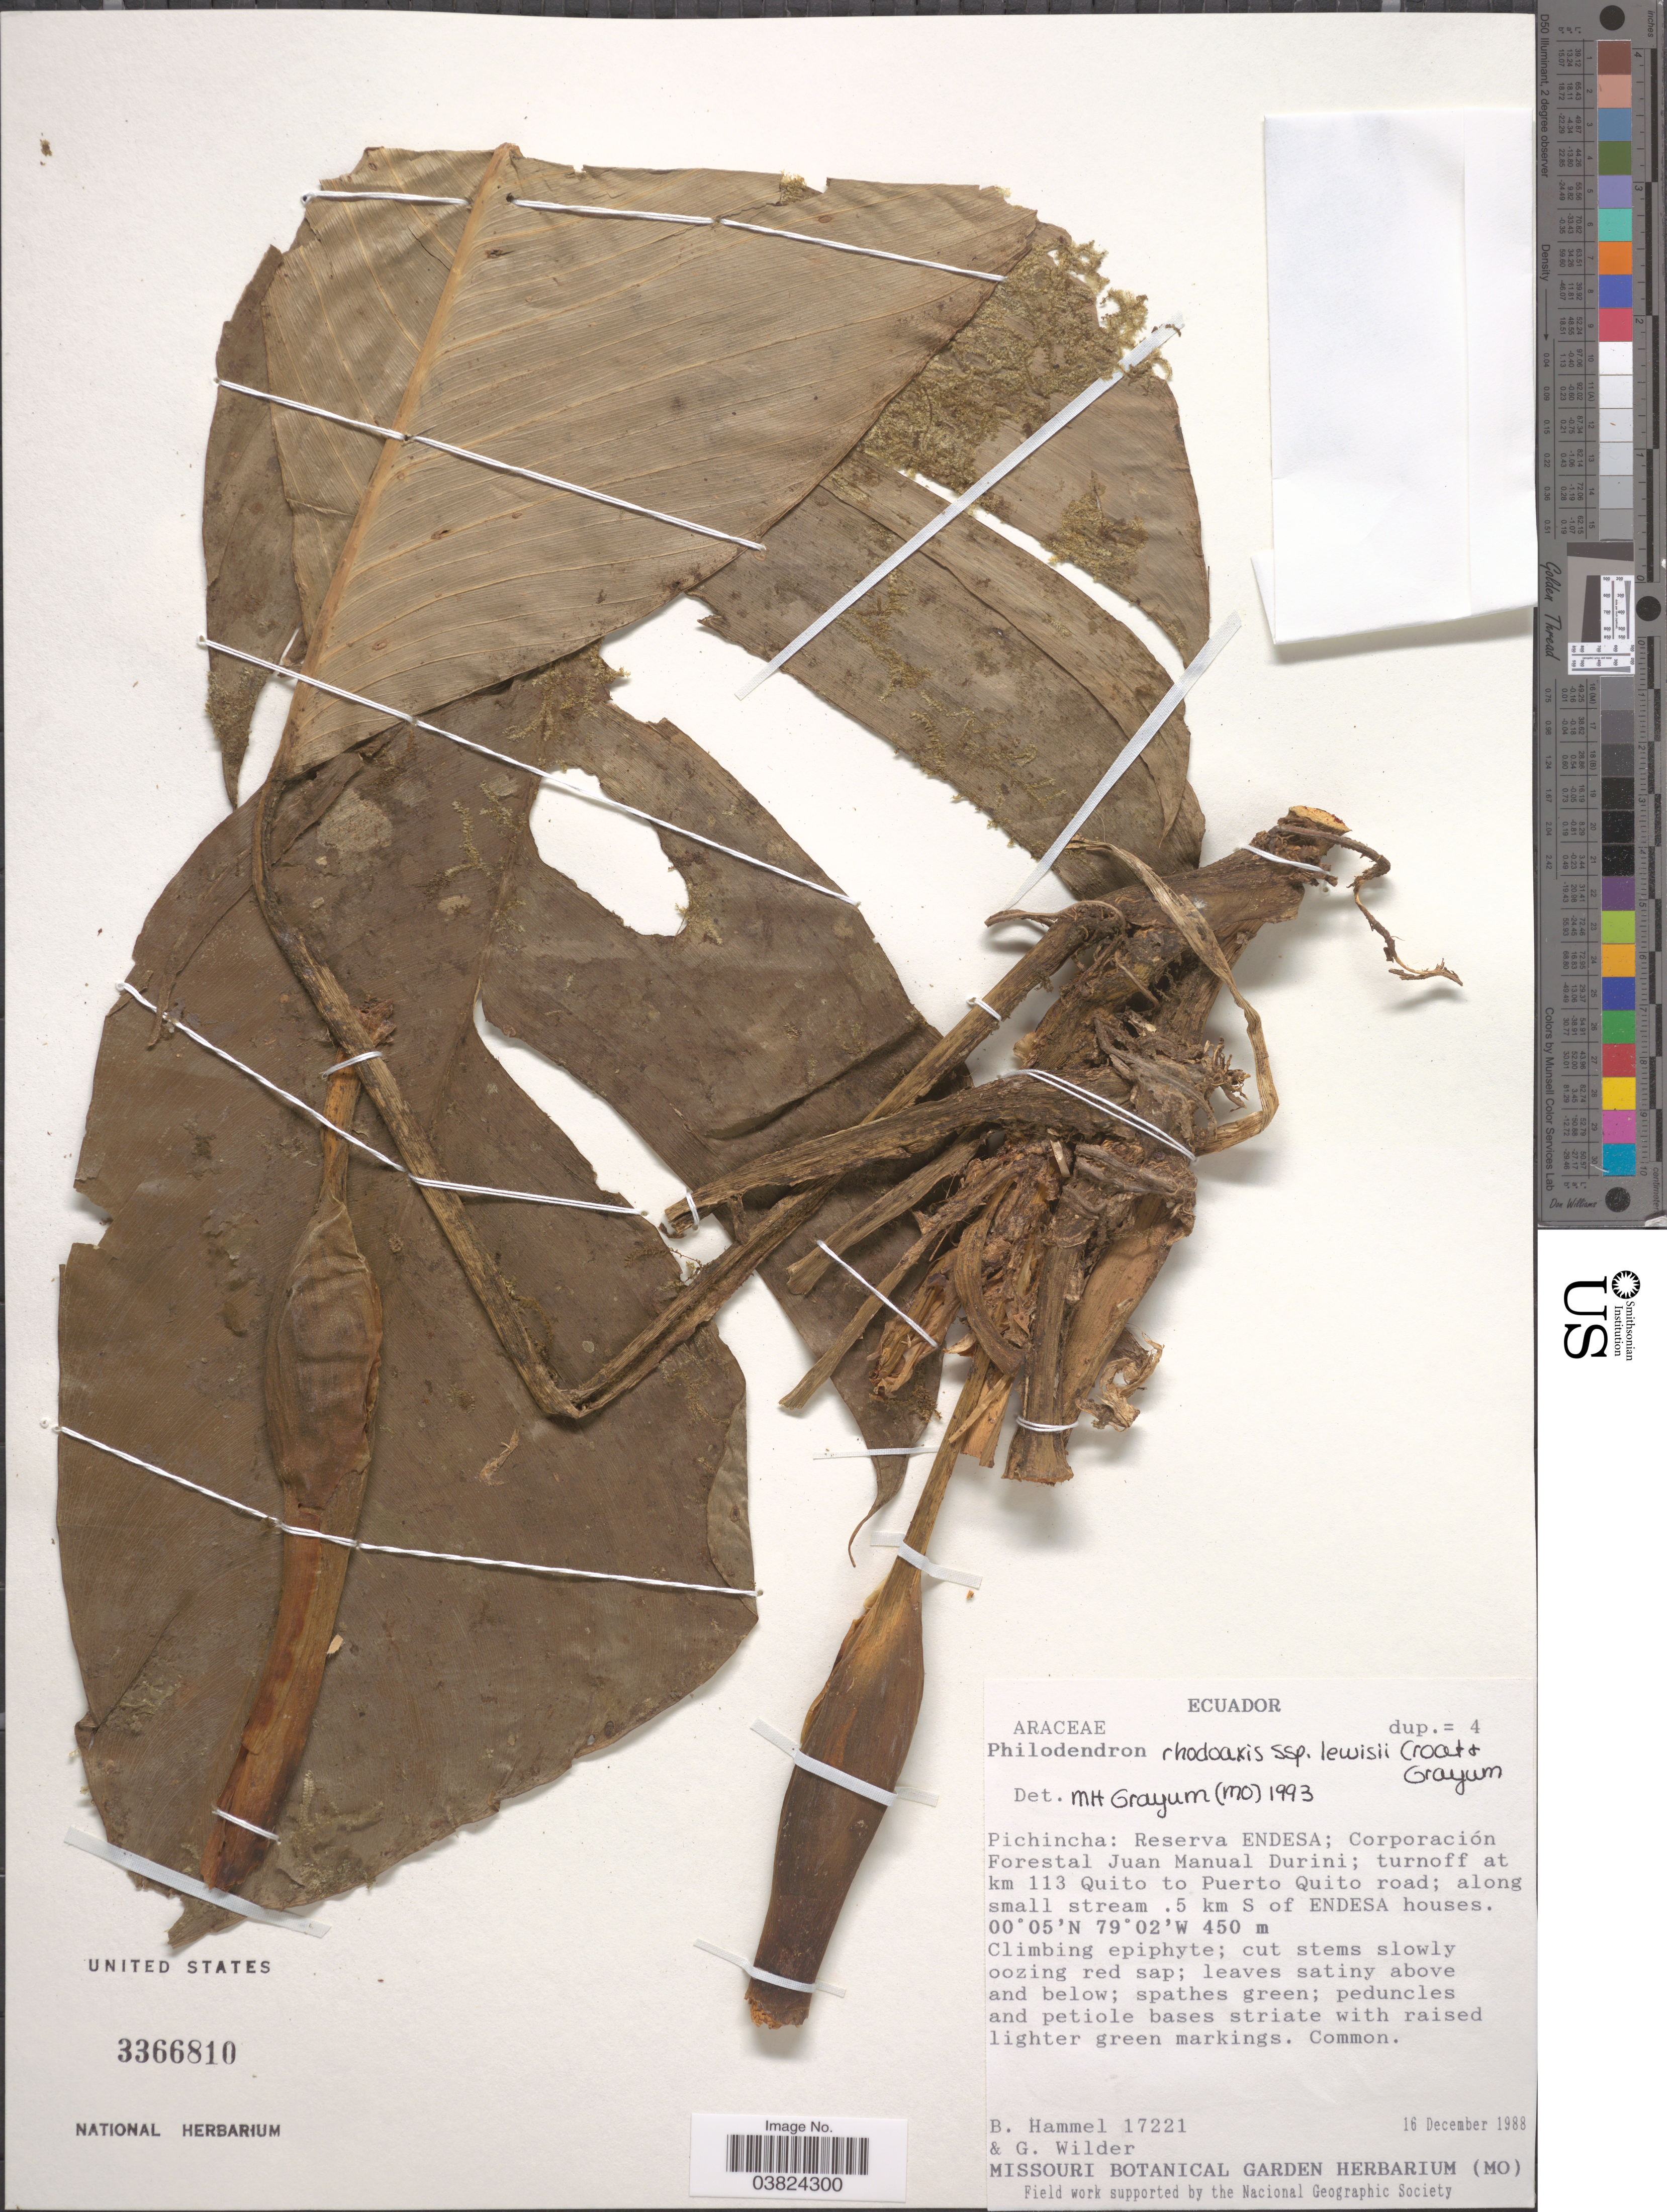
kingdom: Plantae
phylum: Tracheophyta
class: Liliopsida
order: Alismatales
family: Araceae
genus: Philodendron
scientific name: Philodendron rhodoaxis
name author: G.S. Bunting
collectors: B. Hammel & G. Wilder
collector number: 17221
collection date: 1988-12-16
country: Ecuador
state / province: Pichincha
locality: Reserva Endesa; Corporación Forestal Juan Manual Durini; turnoff at km 113 Quito to Puerto Quito road; along small stream. 5 km S of Endesa houses.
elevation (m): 450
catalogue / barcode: US 3366810